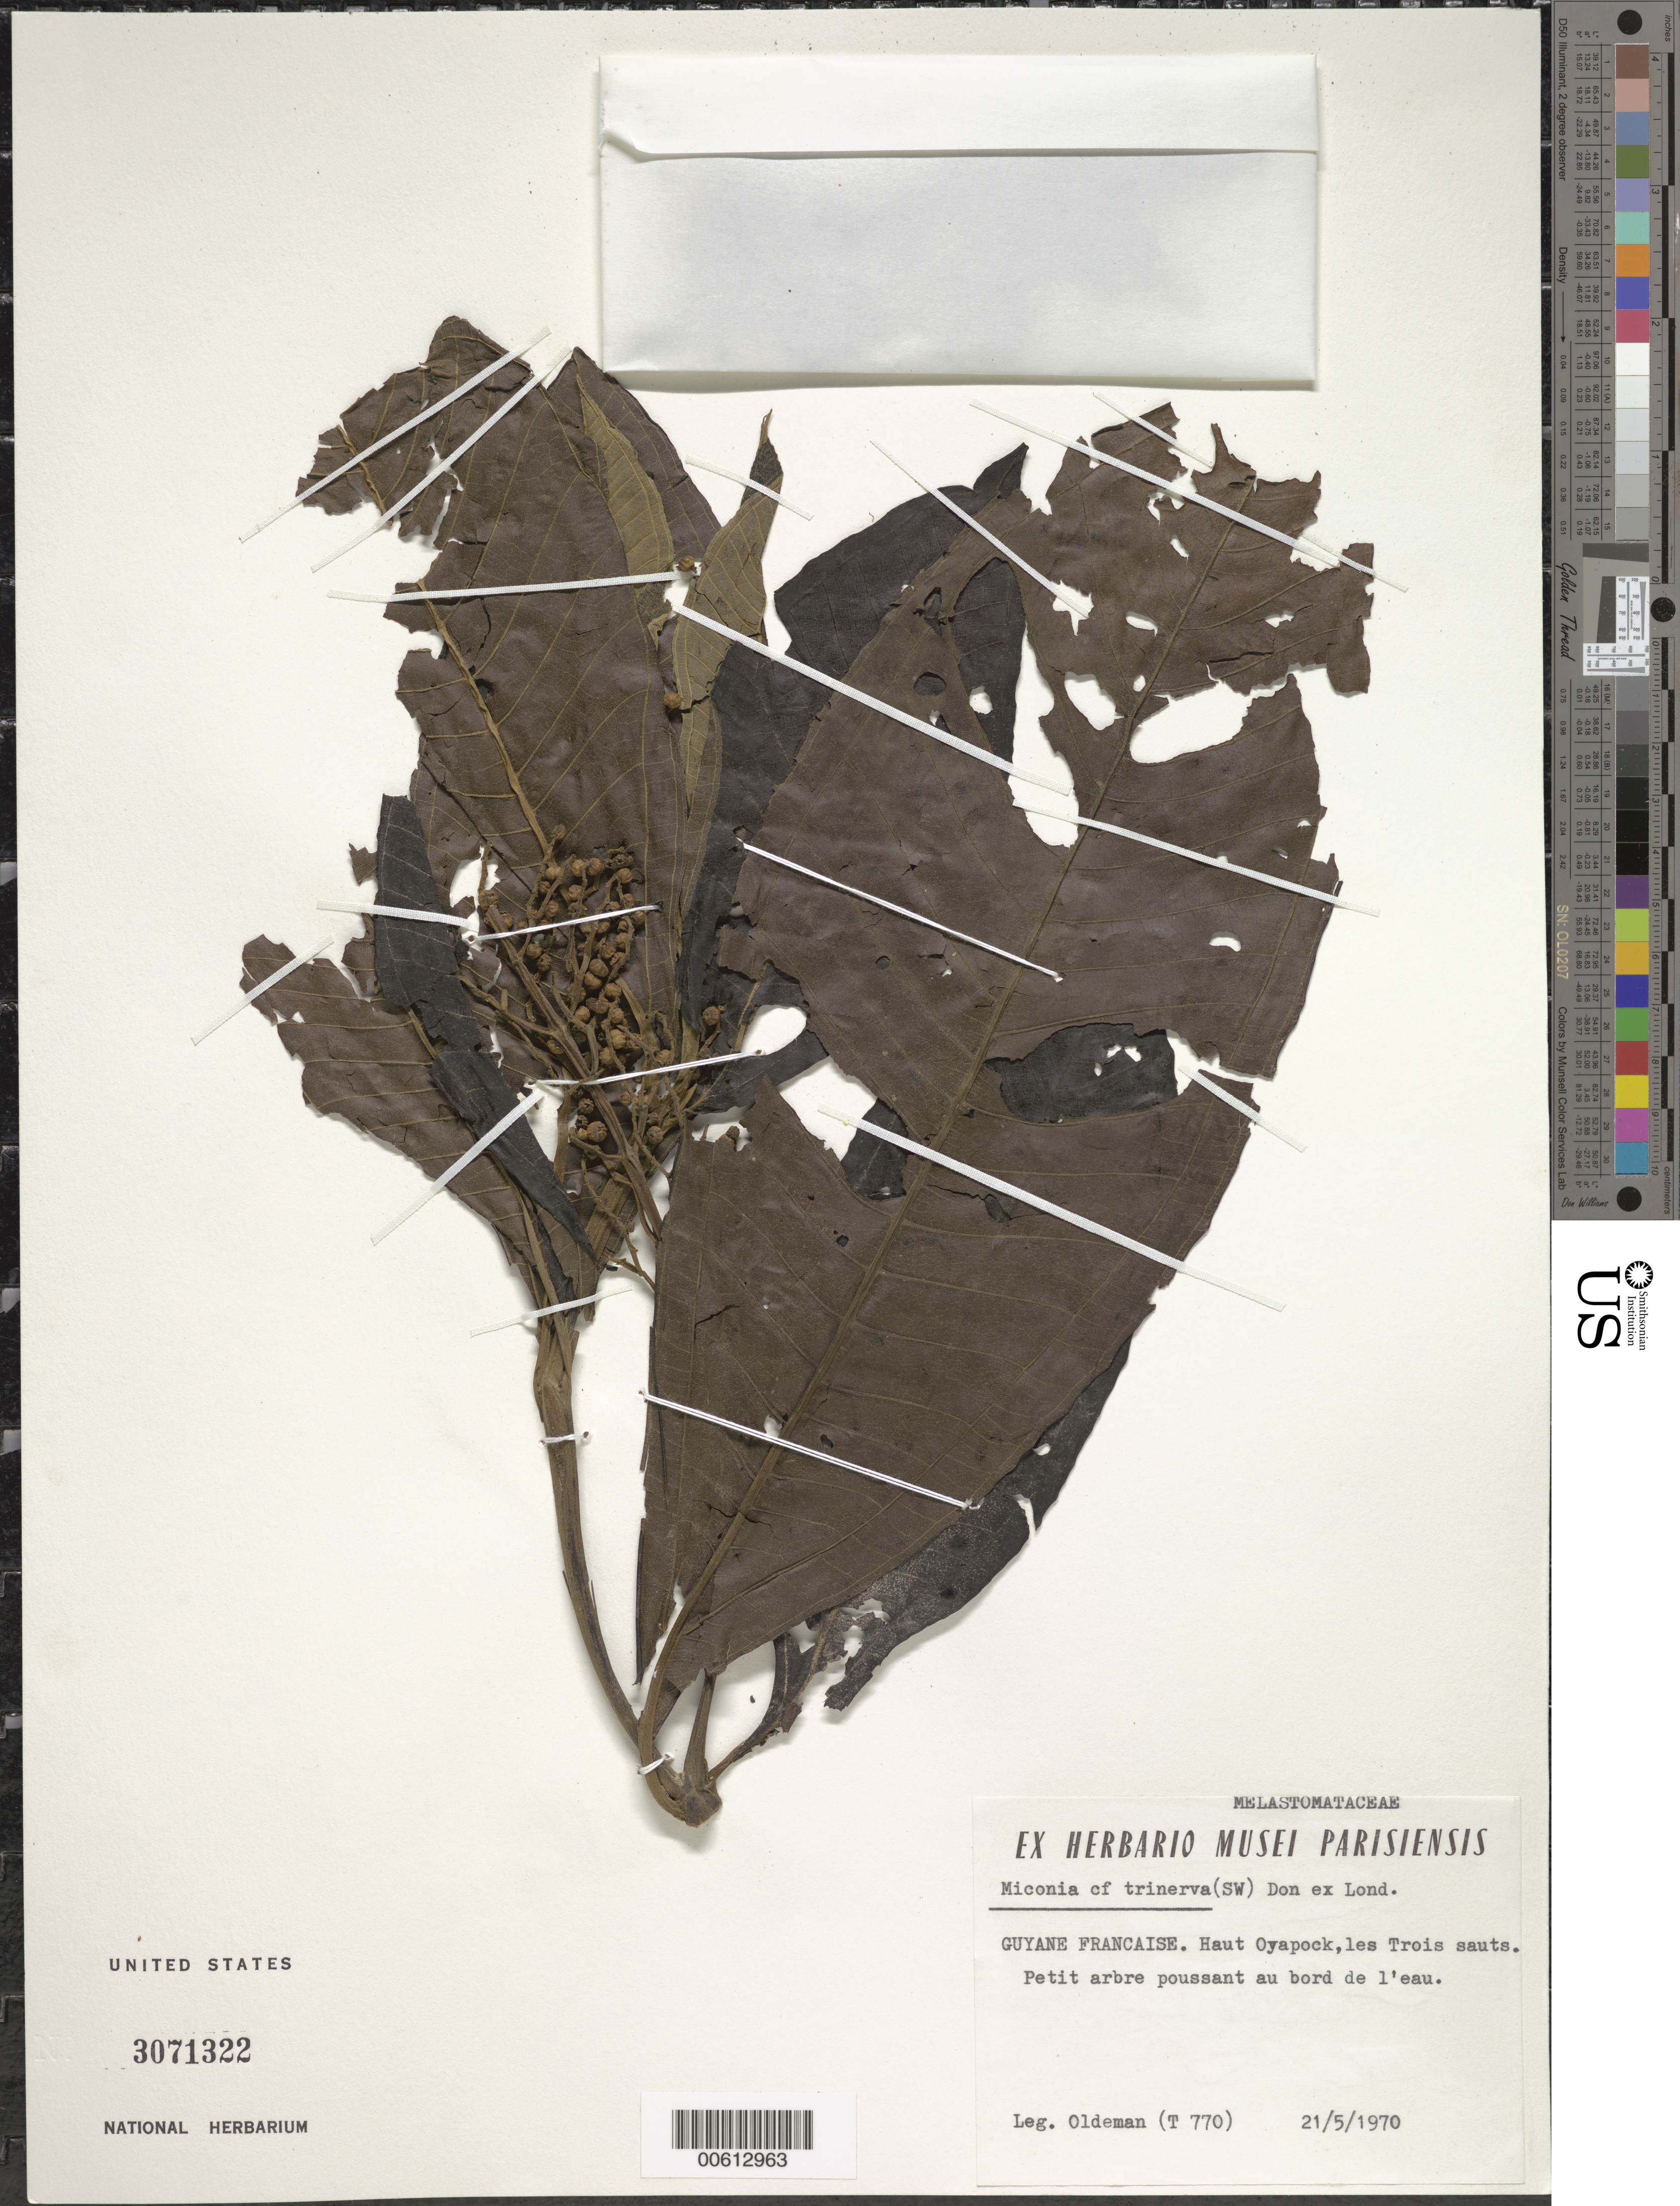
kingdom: Plantae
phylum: Tracheophyta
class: Magnoliopsida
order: Myrtales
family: Melastomataceae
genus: Miconia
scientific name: Miconia trinervia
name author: (Sw.) D. Don ex Loudon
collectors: R. Oldeman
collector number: T 770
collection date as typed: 21-May-70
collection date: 1970-05-21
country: French Guiana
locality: Trois Sauts, Haut Oyapock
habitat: Bord de l'eau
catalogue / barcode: US 3071322